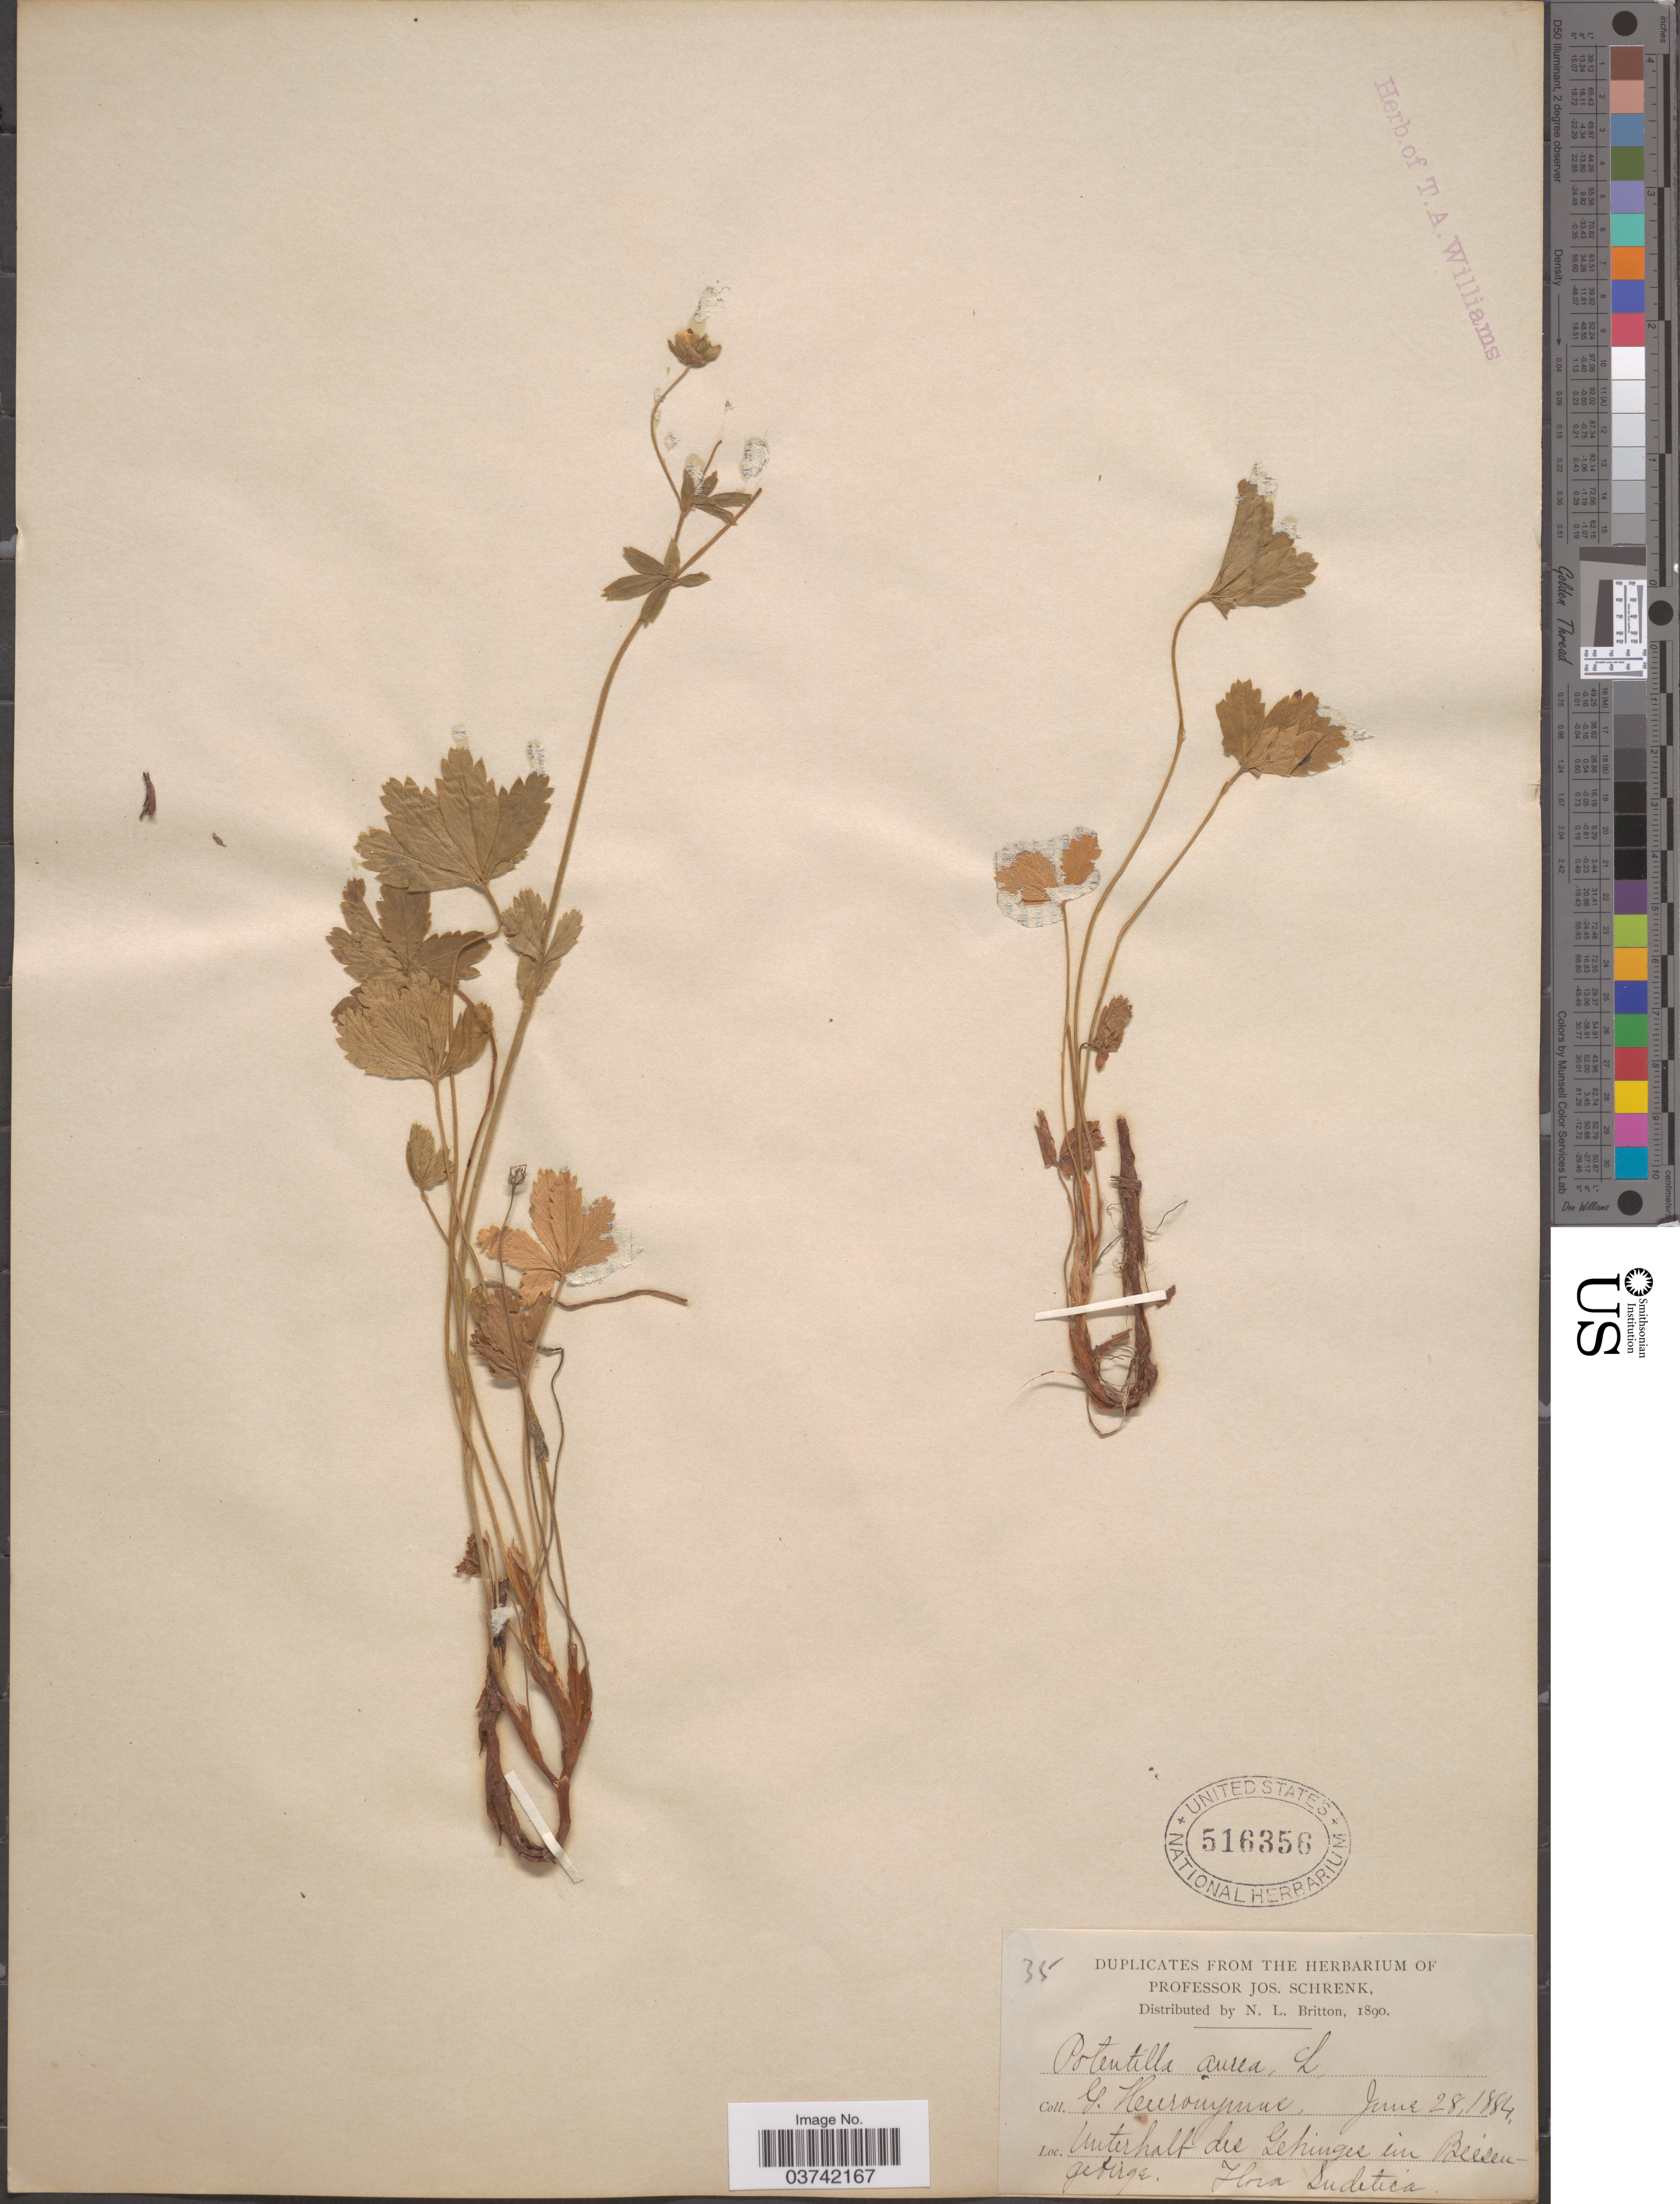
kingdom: Plantae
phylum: Tracheophyta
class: Magnoliopsida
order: Rosales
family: Rosaceae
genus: Potentilla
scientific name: Potentilla aurea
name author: L.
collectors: G. Heurouyuus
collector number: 35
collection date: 1884-06-28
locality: Unterhalt des Gehinges im Beissengebirge. [interpreted] Sudetica.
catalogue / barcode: US 516356